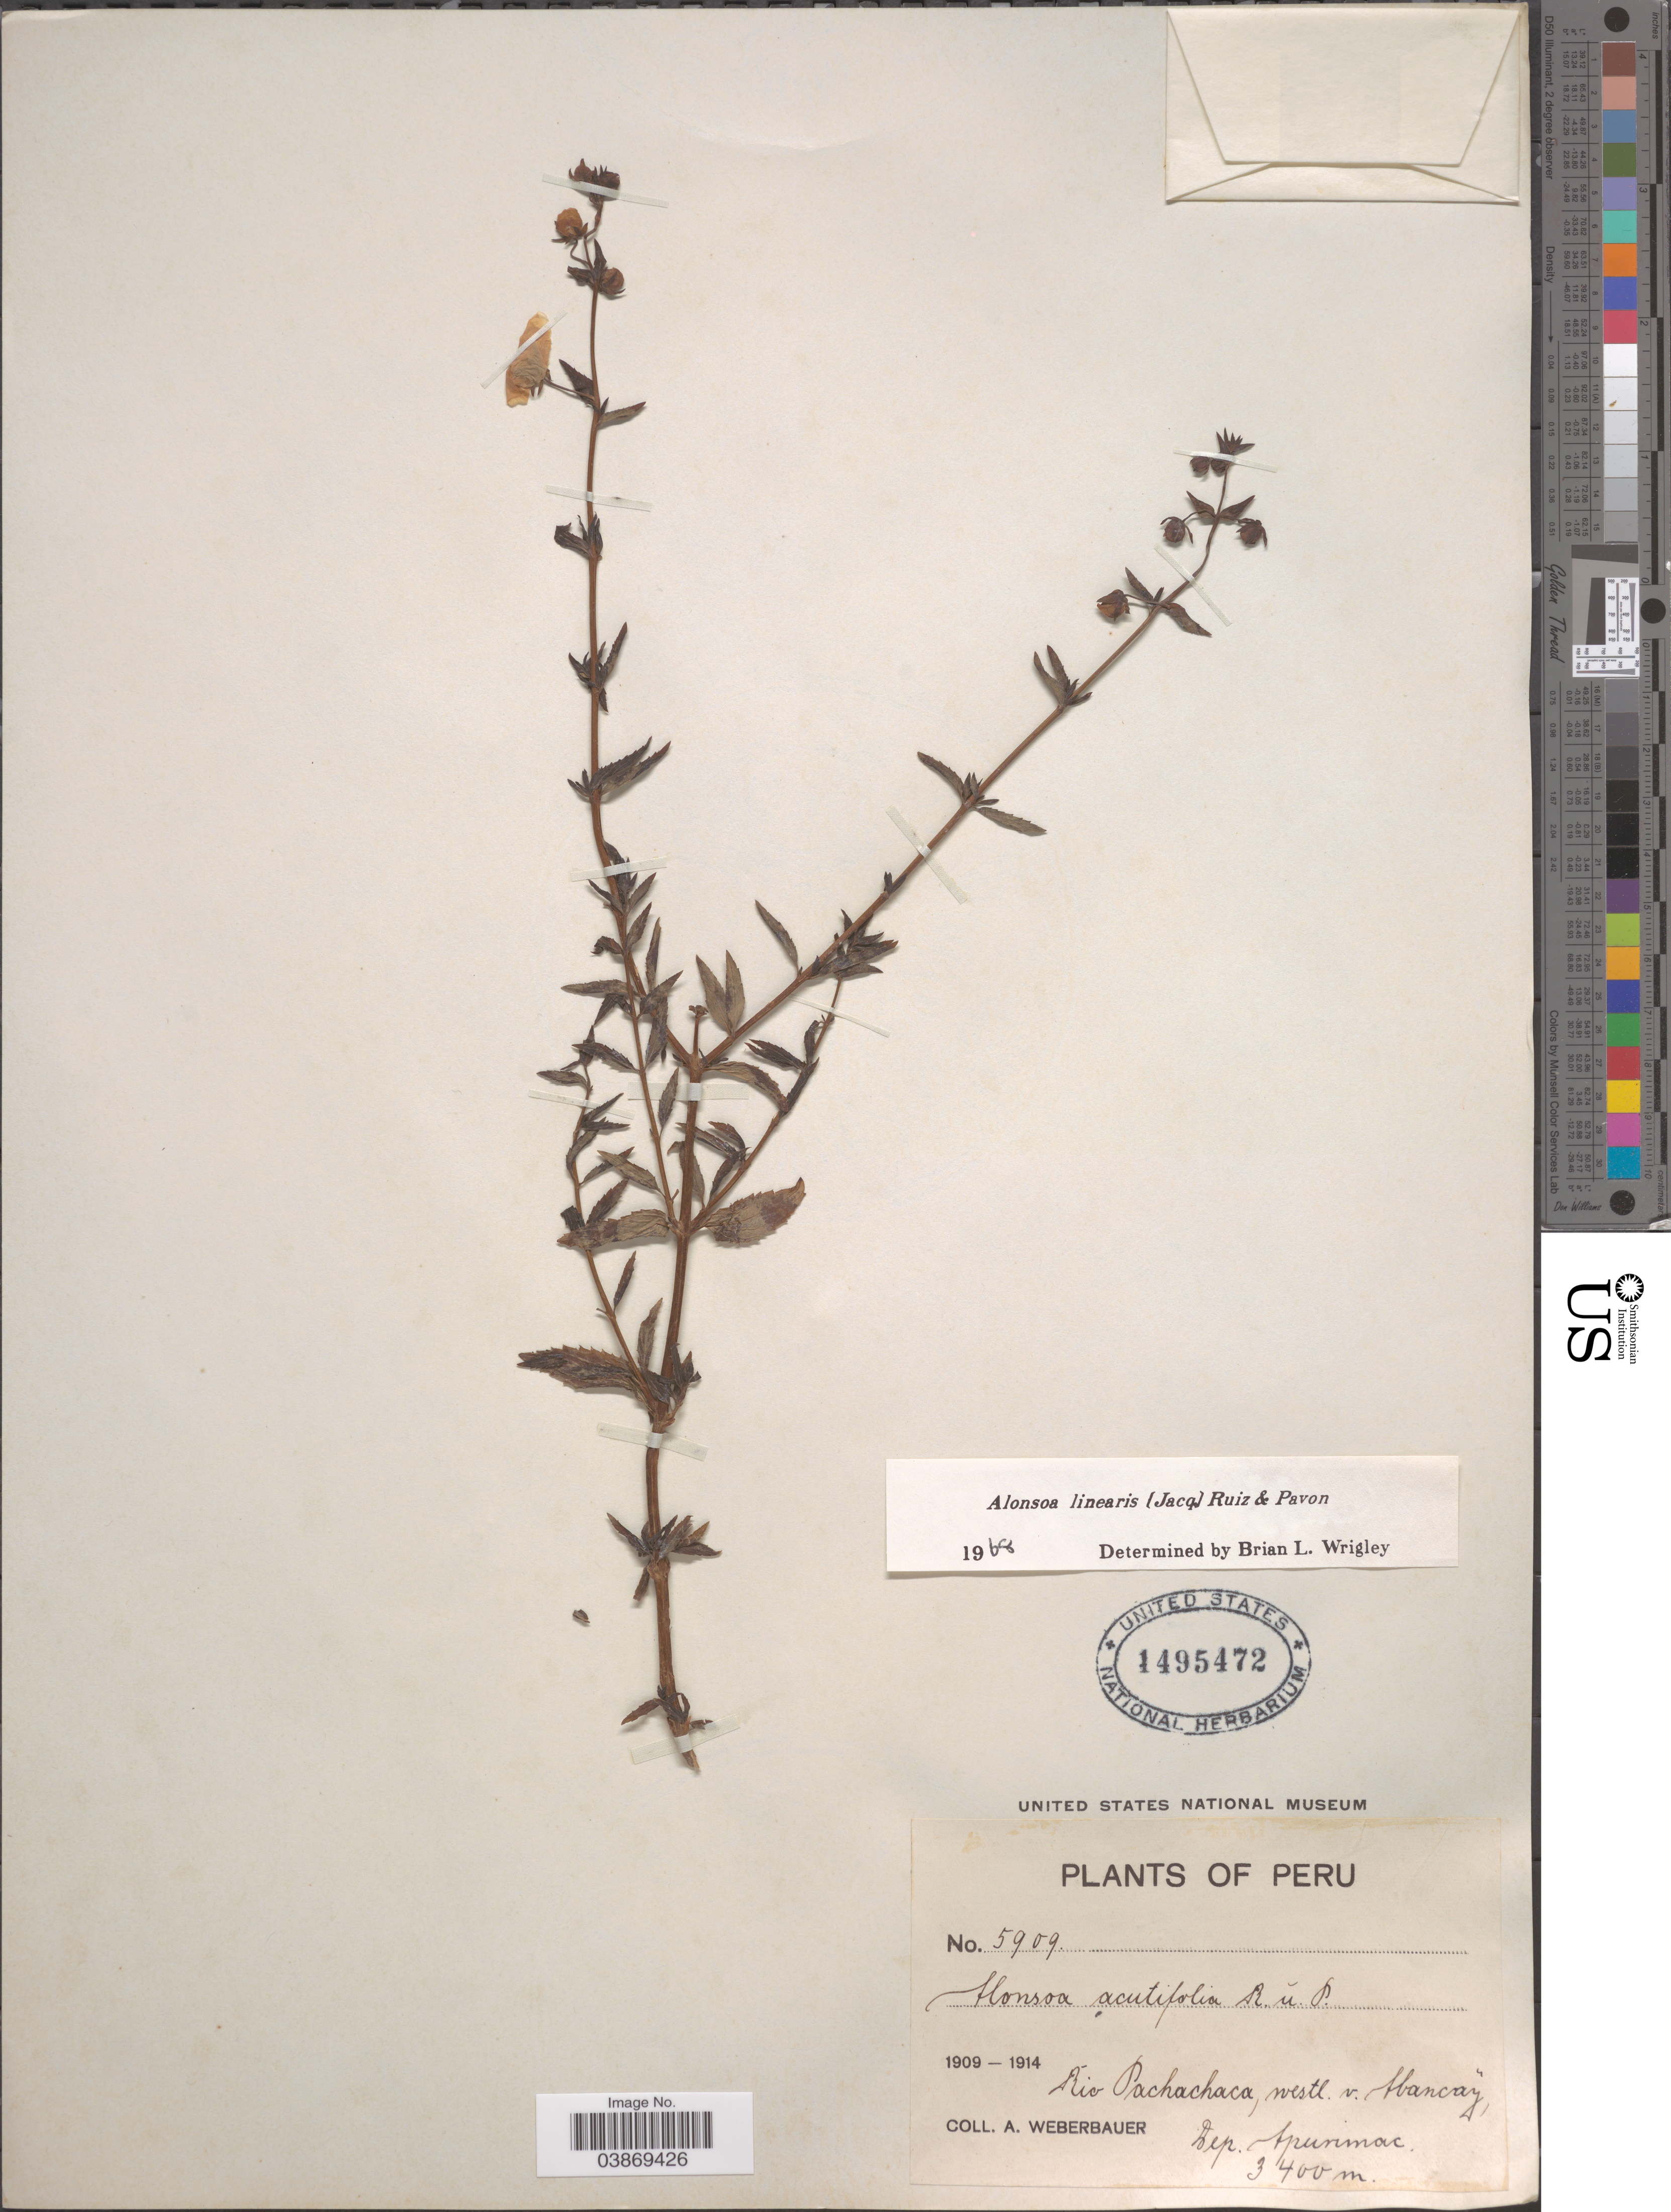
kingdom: Plantae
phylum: Tracheophyta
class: Magnoliopsida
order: Lamiales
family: Scrophulariaceae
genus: Alonsoa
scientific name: Alonsoa linearis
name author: (Jacq.) Ruiz & Pav.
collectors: A. Weberbauer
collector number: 5909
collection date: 1909/1914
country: Peru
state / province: Apurímac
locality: Río Pachachaca, westl. v. Abancaÿ, Dep. Apurimac.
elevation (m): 3400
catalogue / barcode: US 1495472